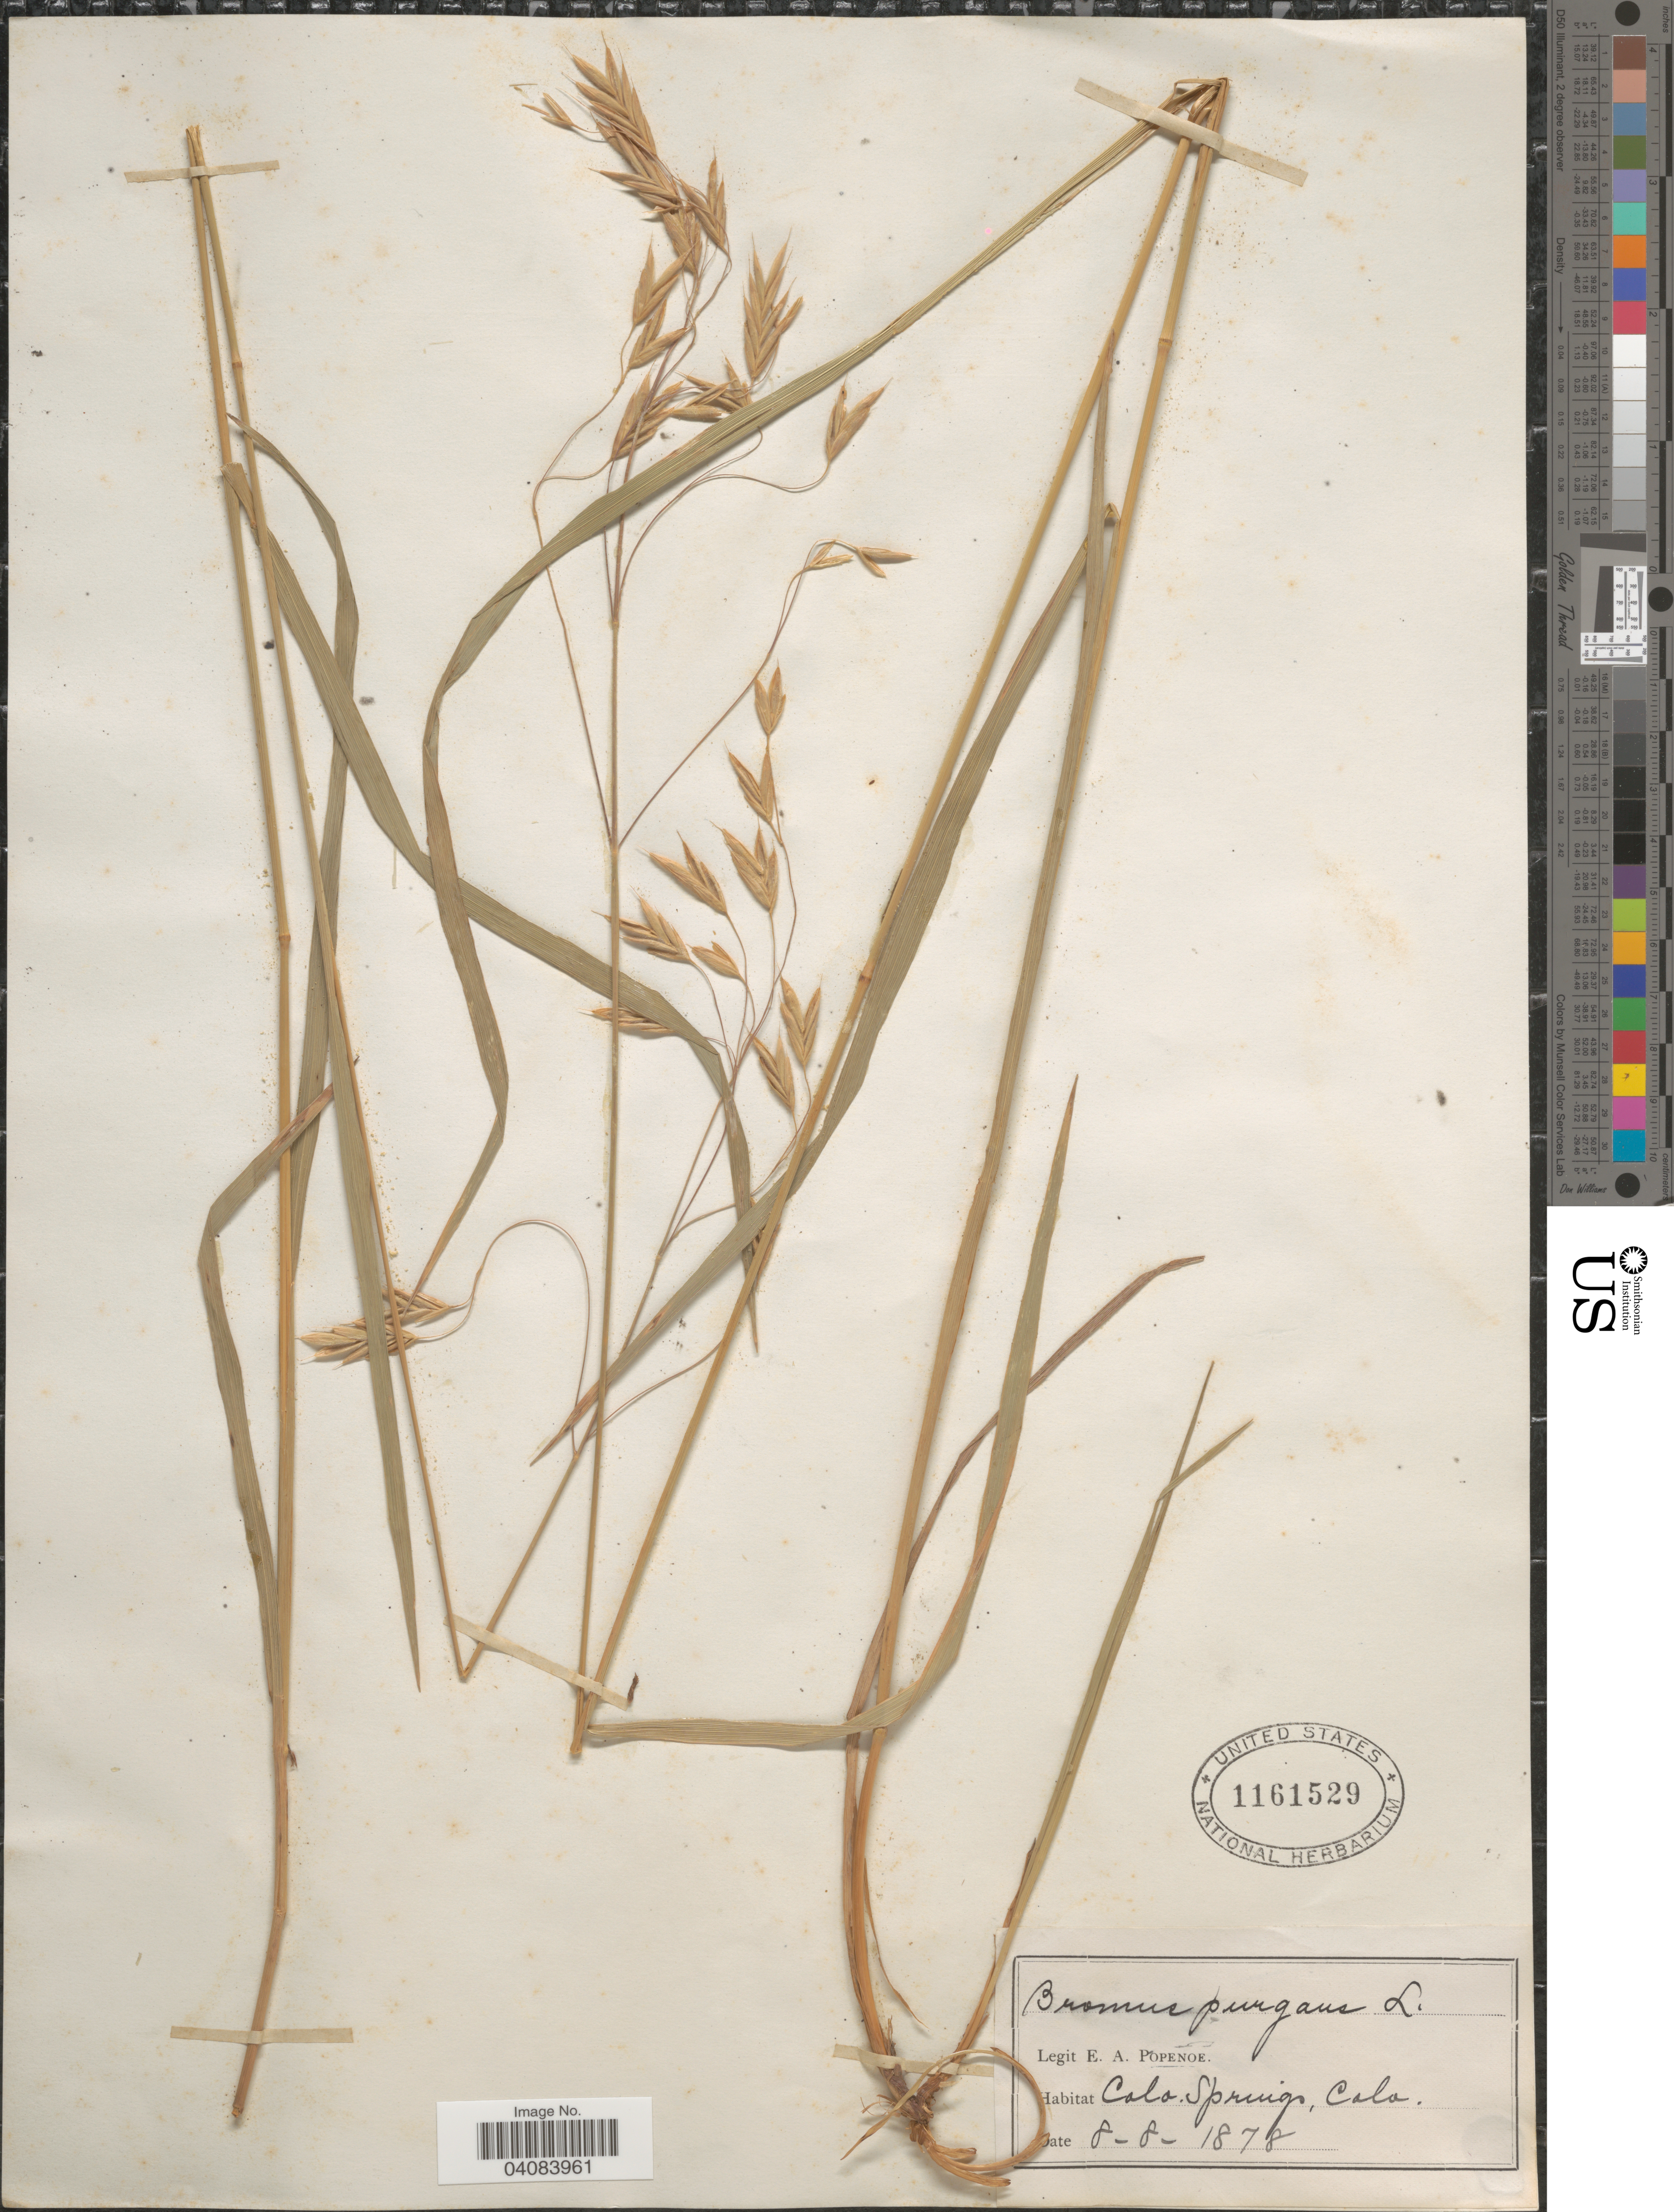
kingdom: Plantae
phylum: Tracheophyta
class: Liliopsida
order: Poales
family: Poaceae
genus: Bromus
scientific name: Bromus porteri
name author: (J.M. Coult.) Nash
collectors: E. A. Popenoe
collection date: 1878-08-08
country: United States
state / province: Colorado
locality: Colo. Springs.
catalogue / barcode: US 1161529